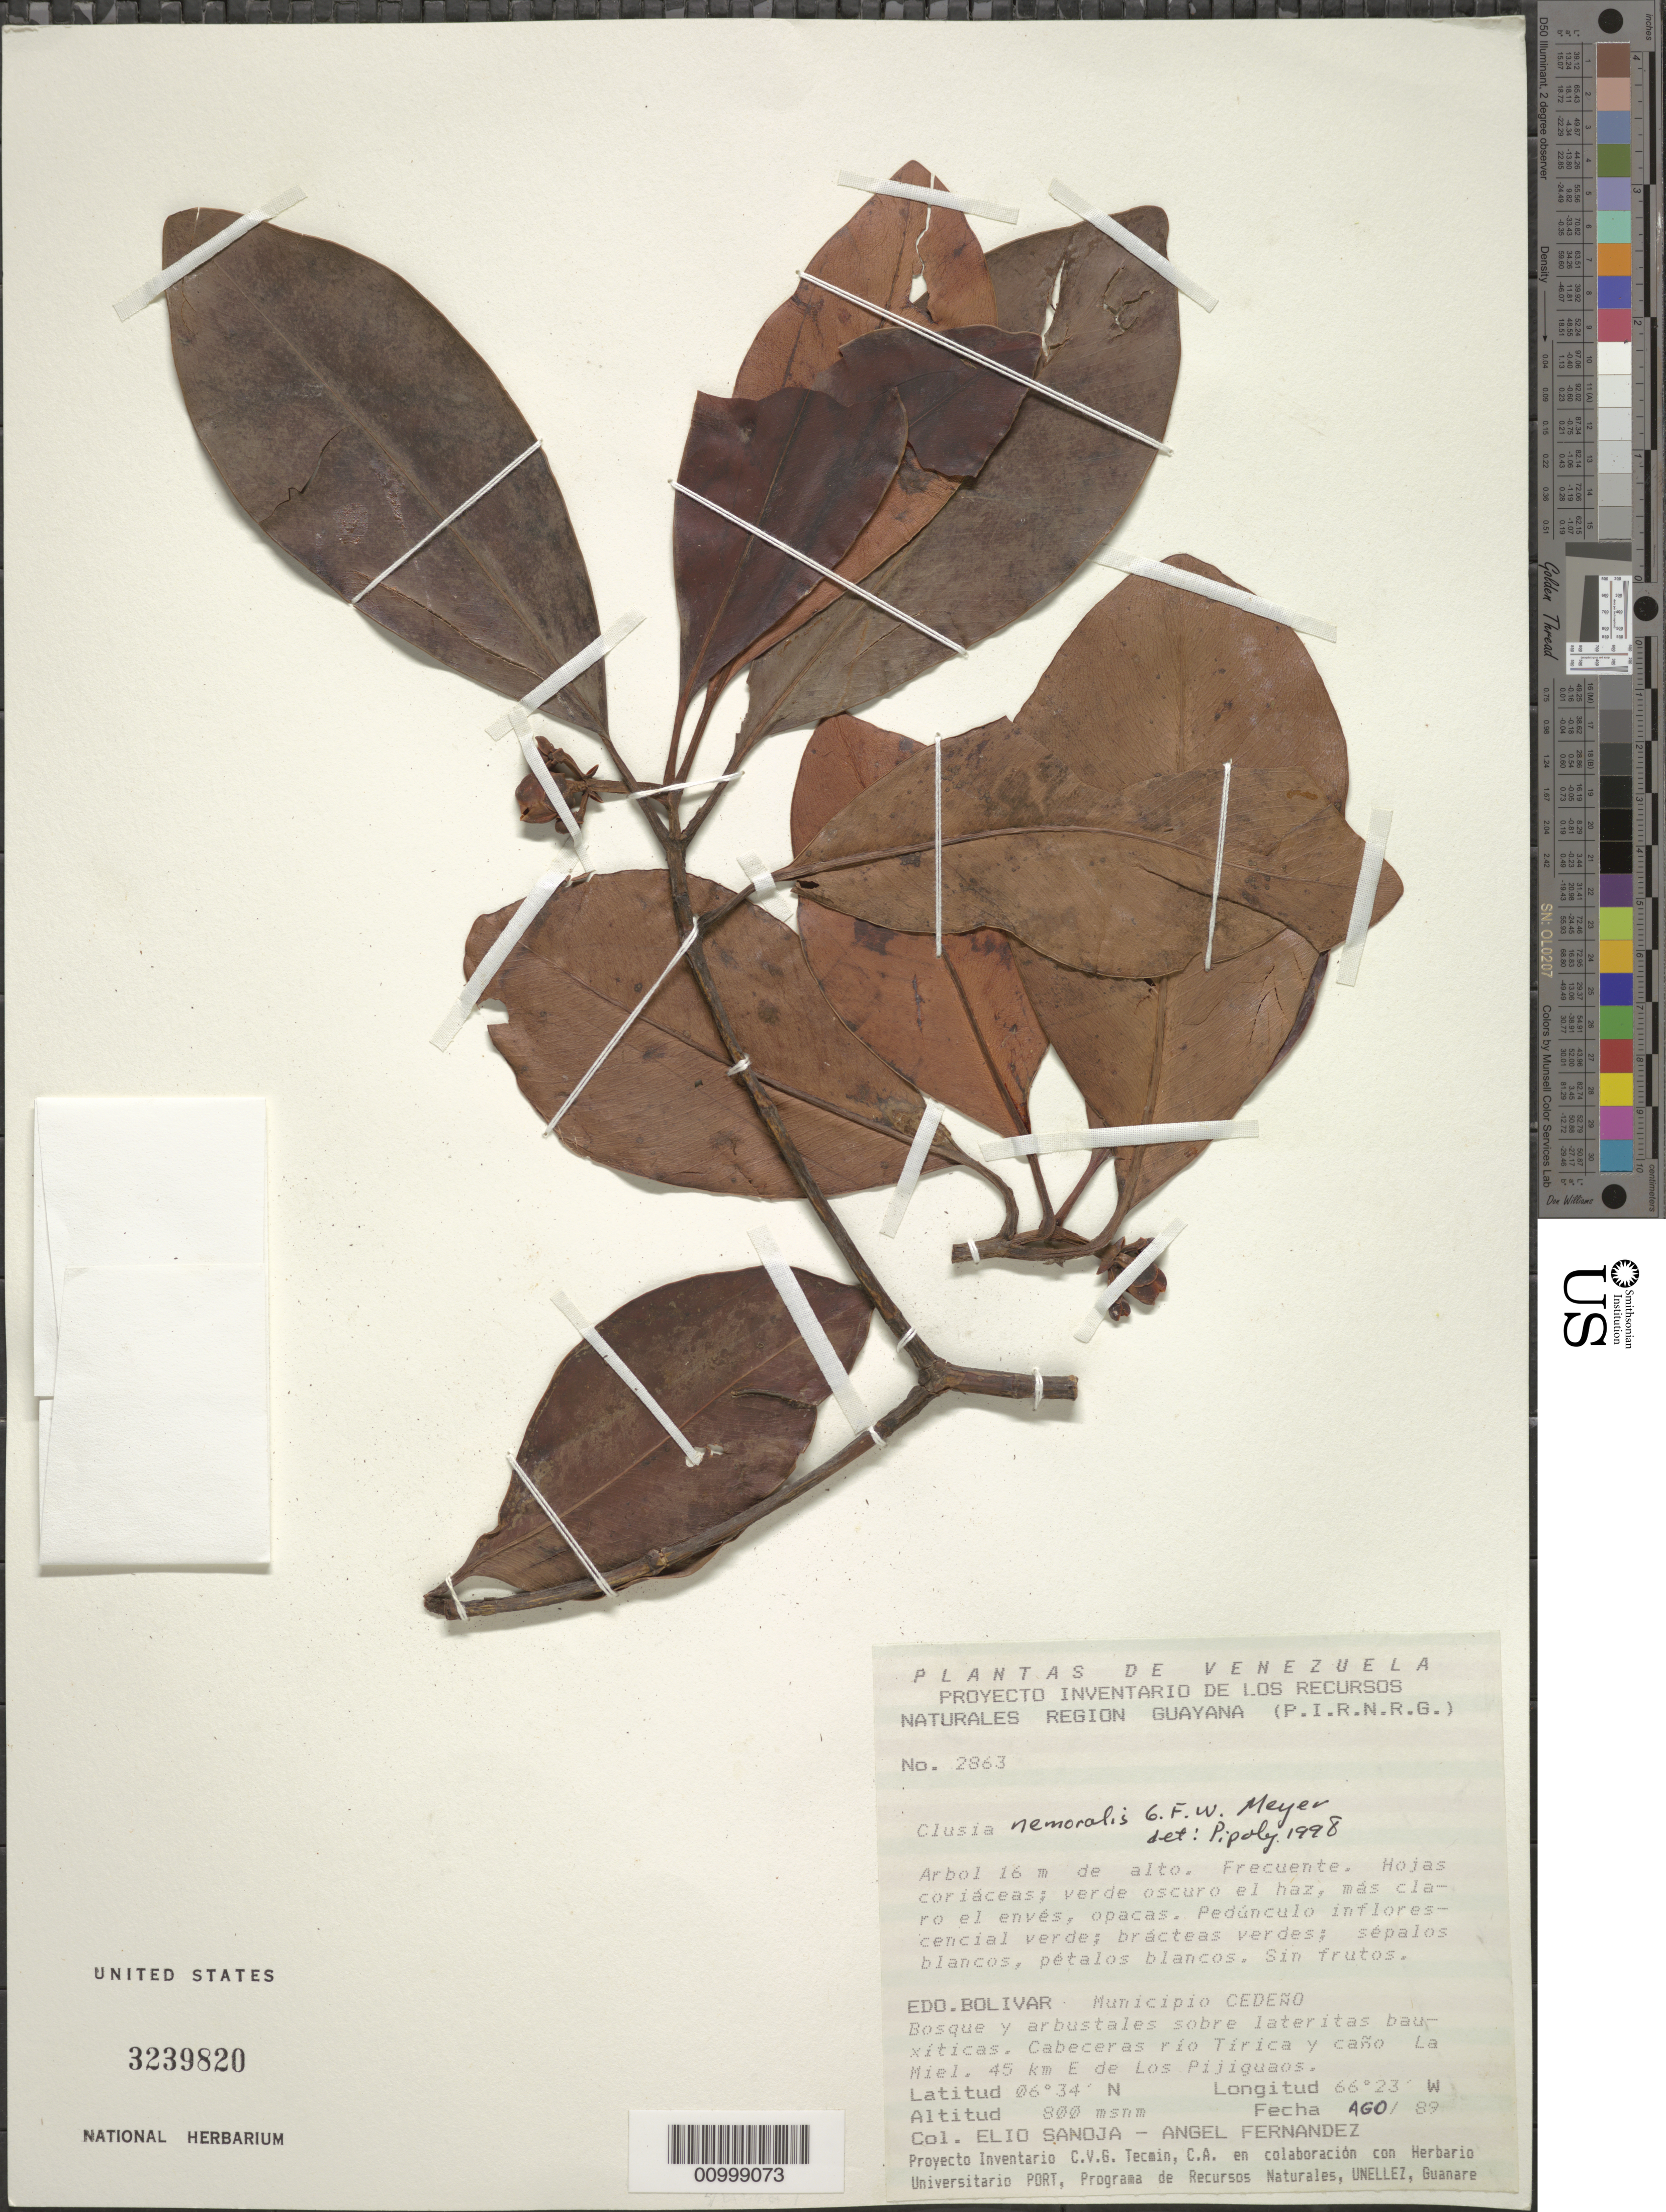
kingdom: Plantae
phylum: Tracheophyta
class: Magnoliopsida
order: Malpighiales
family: Clusiaceae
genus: Clusia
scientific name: Clusia nemorosa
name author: G. Mey.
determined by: Pipoly, J. J., III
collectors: E. Sanoja & A. Fernandez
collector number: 2863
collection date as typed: Aug-89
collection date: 1989-08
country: Venezuela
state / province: Bolívar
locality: Cedeno.Cabeceras rio Tirica y cano La Miel, 45 km E de Los Pijuguaos.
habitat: Bosque y arbustales sobre lateritas bauxiticas.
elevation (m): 800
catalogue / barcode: US 3239820